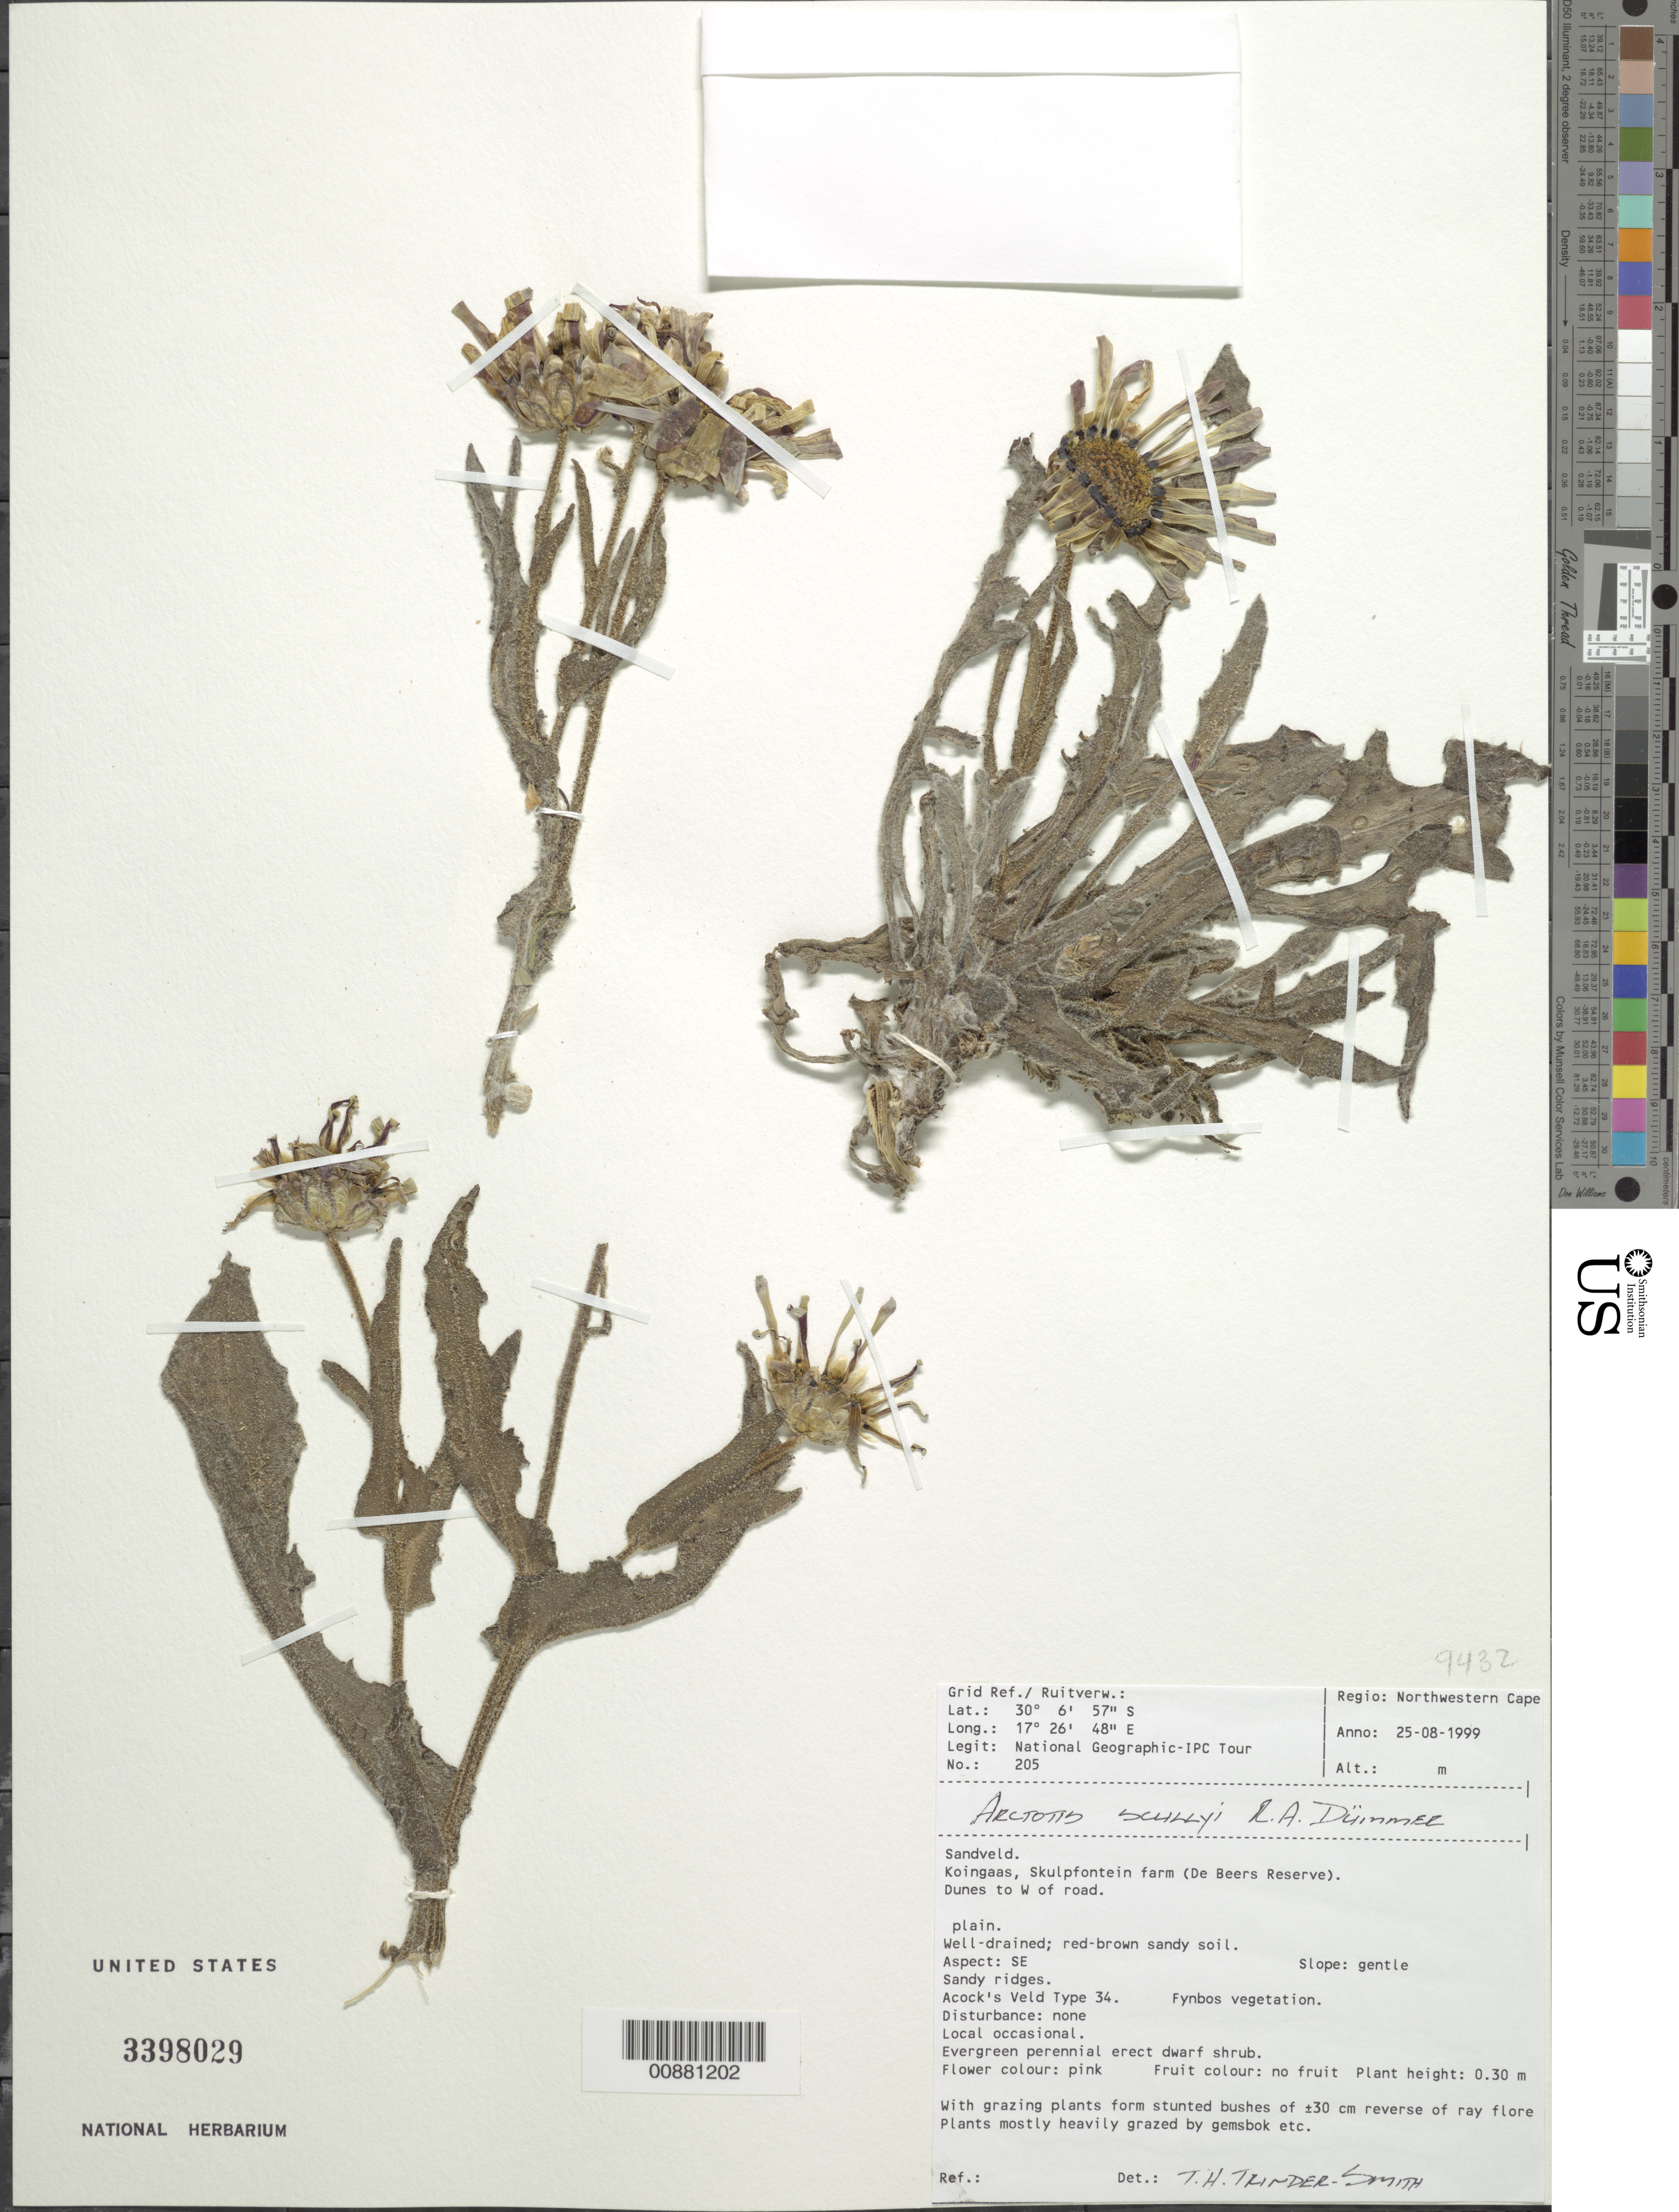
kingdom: Plantae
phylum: Tracheophyta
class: Magnoliopsida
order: Asterales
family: Asteraceae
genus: Arctotis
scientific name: Arctotis decurrens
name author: Jacq.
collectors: National Geographic IPC T & T. H. Trinder-Smith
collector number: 205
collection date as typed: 25 August 1999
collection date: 1999-08-25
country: South Africa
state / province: Northern Cape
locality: Sandveld; Koingaas, Skulpfontein farm (De Beers Reserve), dunes to W of road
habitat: Dunes, plain; well-drained, red-brown sandy soil; gentle slope, aspect SE, sandy ridges; fynbos veg., Acock's veld type 34; no disturbance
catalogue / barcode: US 3398029